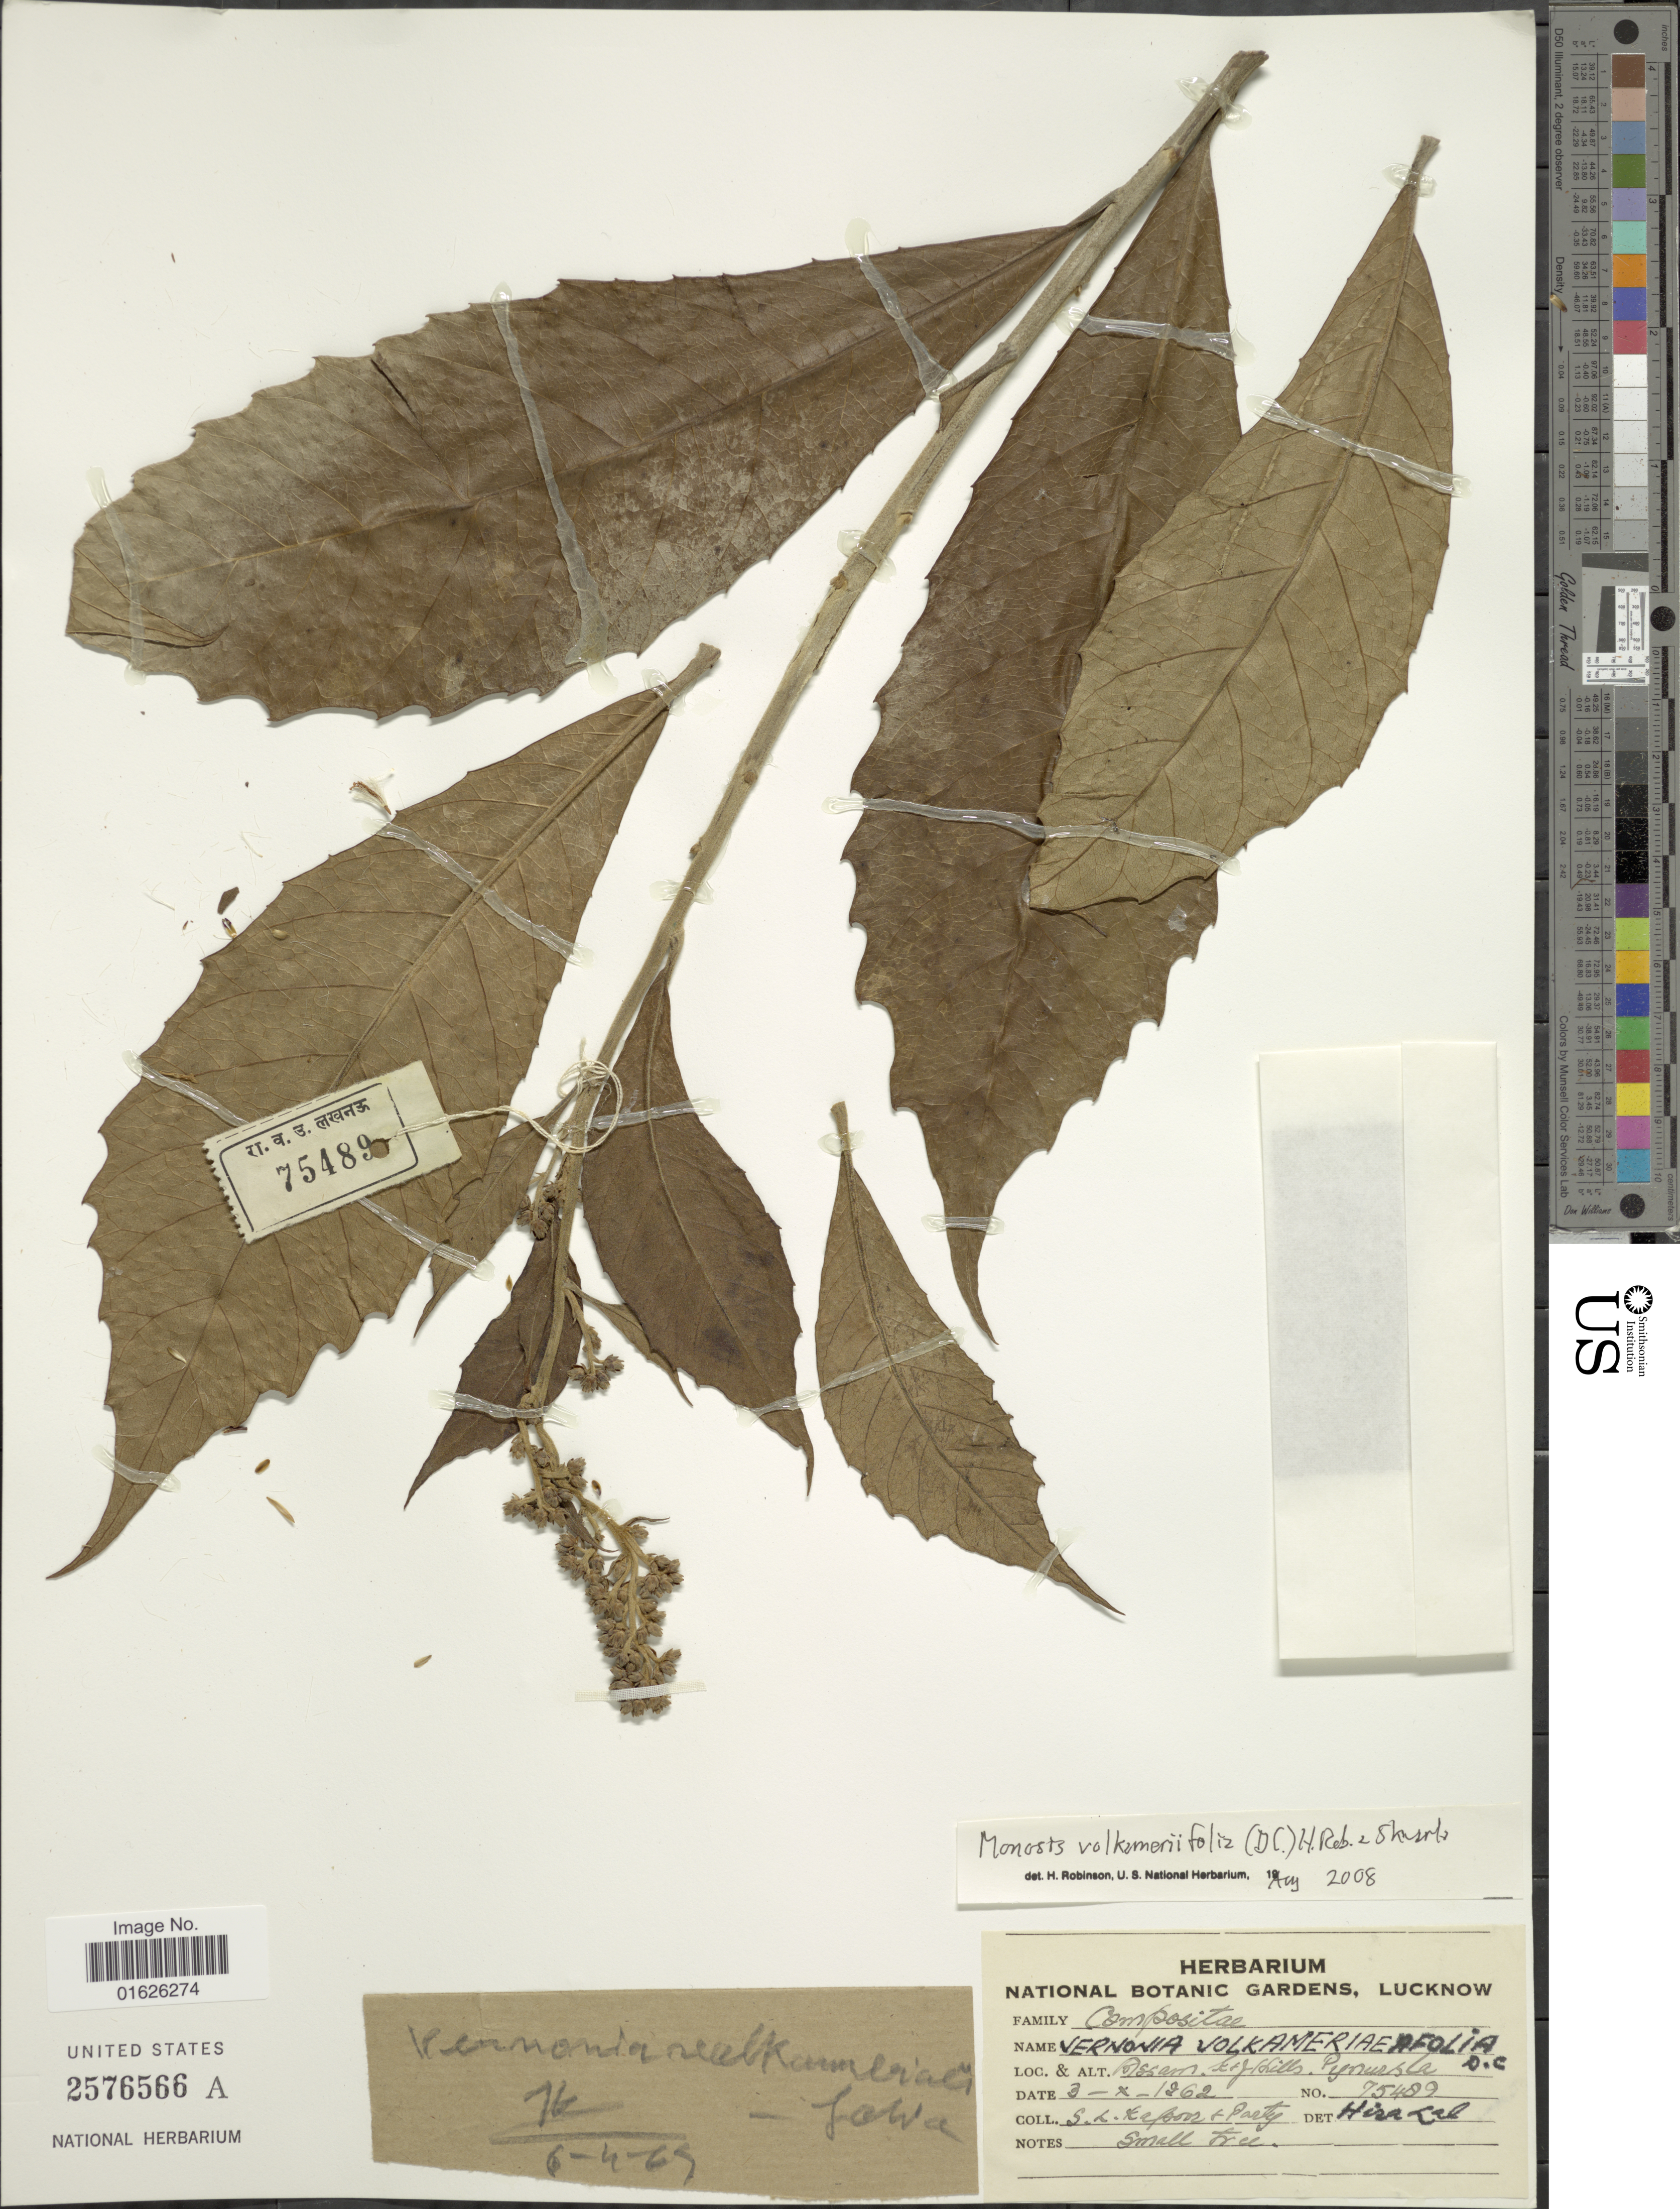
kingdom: Plantae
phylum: Tracheophyta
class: Magnoliopsida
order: Asterales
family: Asteraceae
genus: Monosis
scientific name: Monosis volkameriifolia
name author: (DC.) H. Rob. & Skvarla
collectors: S. Kapoor & et al.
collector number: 75489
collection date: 1962-10-03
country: India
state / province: Meghalaya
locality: K. & J. Hills, Pynursla.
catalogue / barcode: US 2576566A